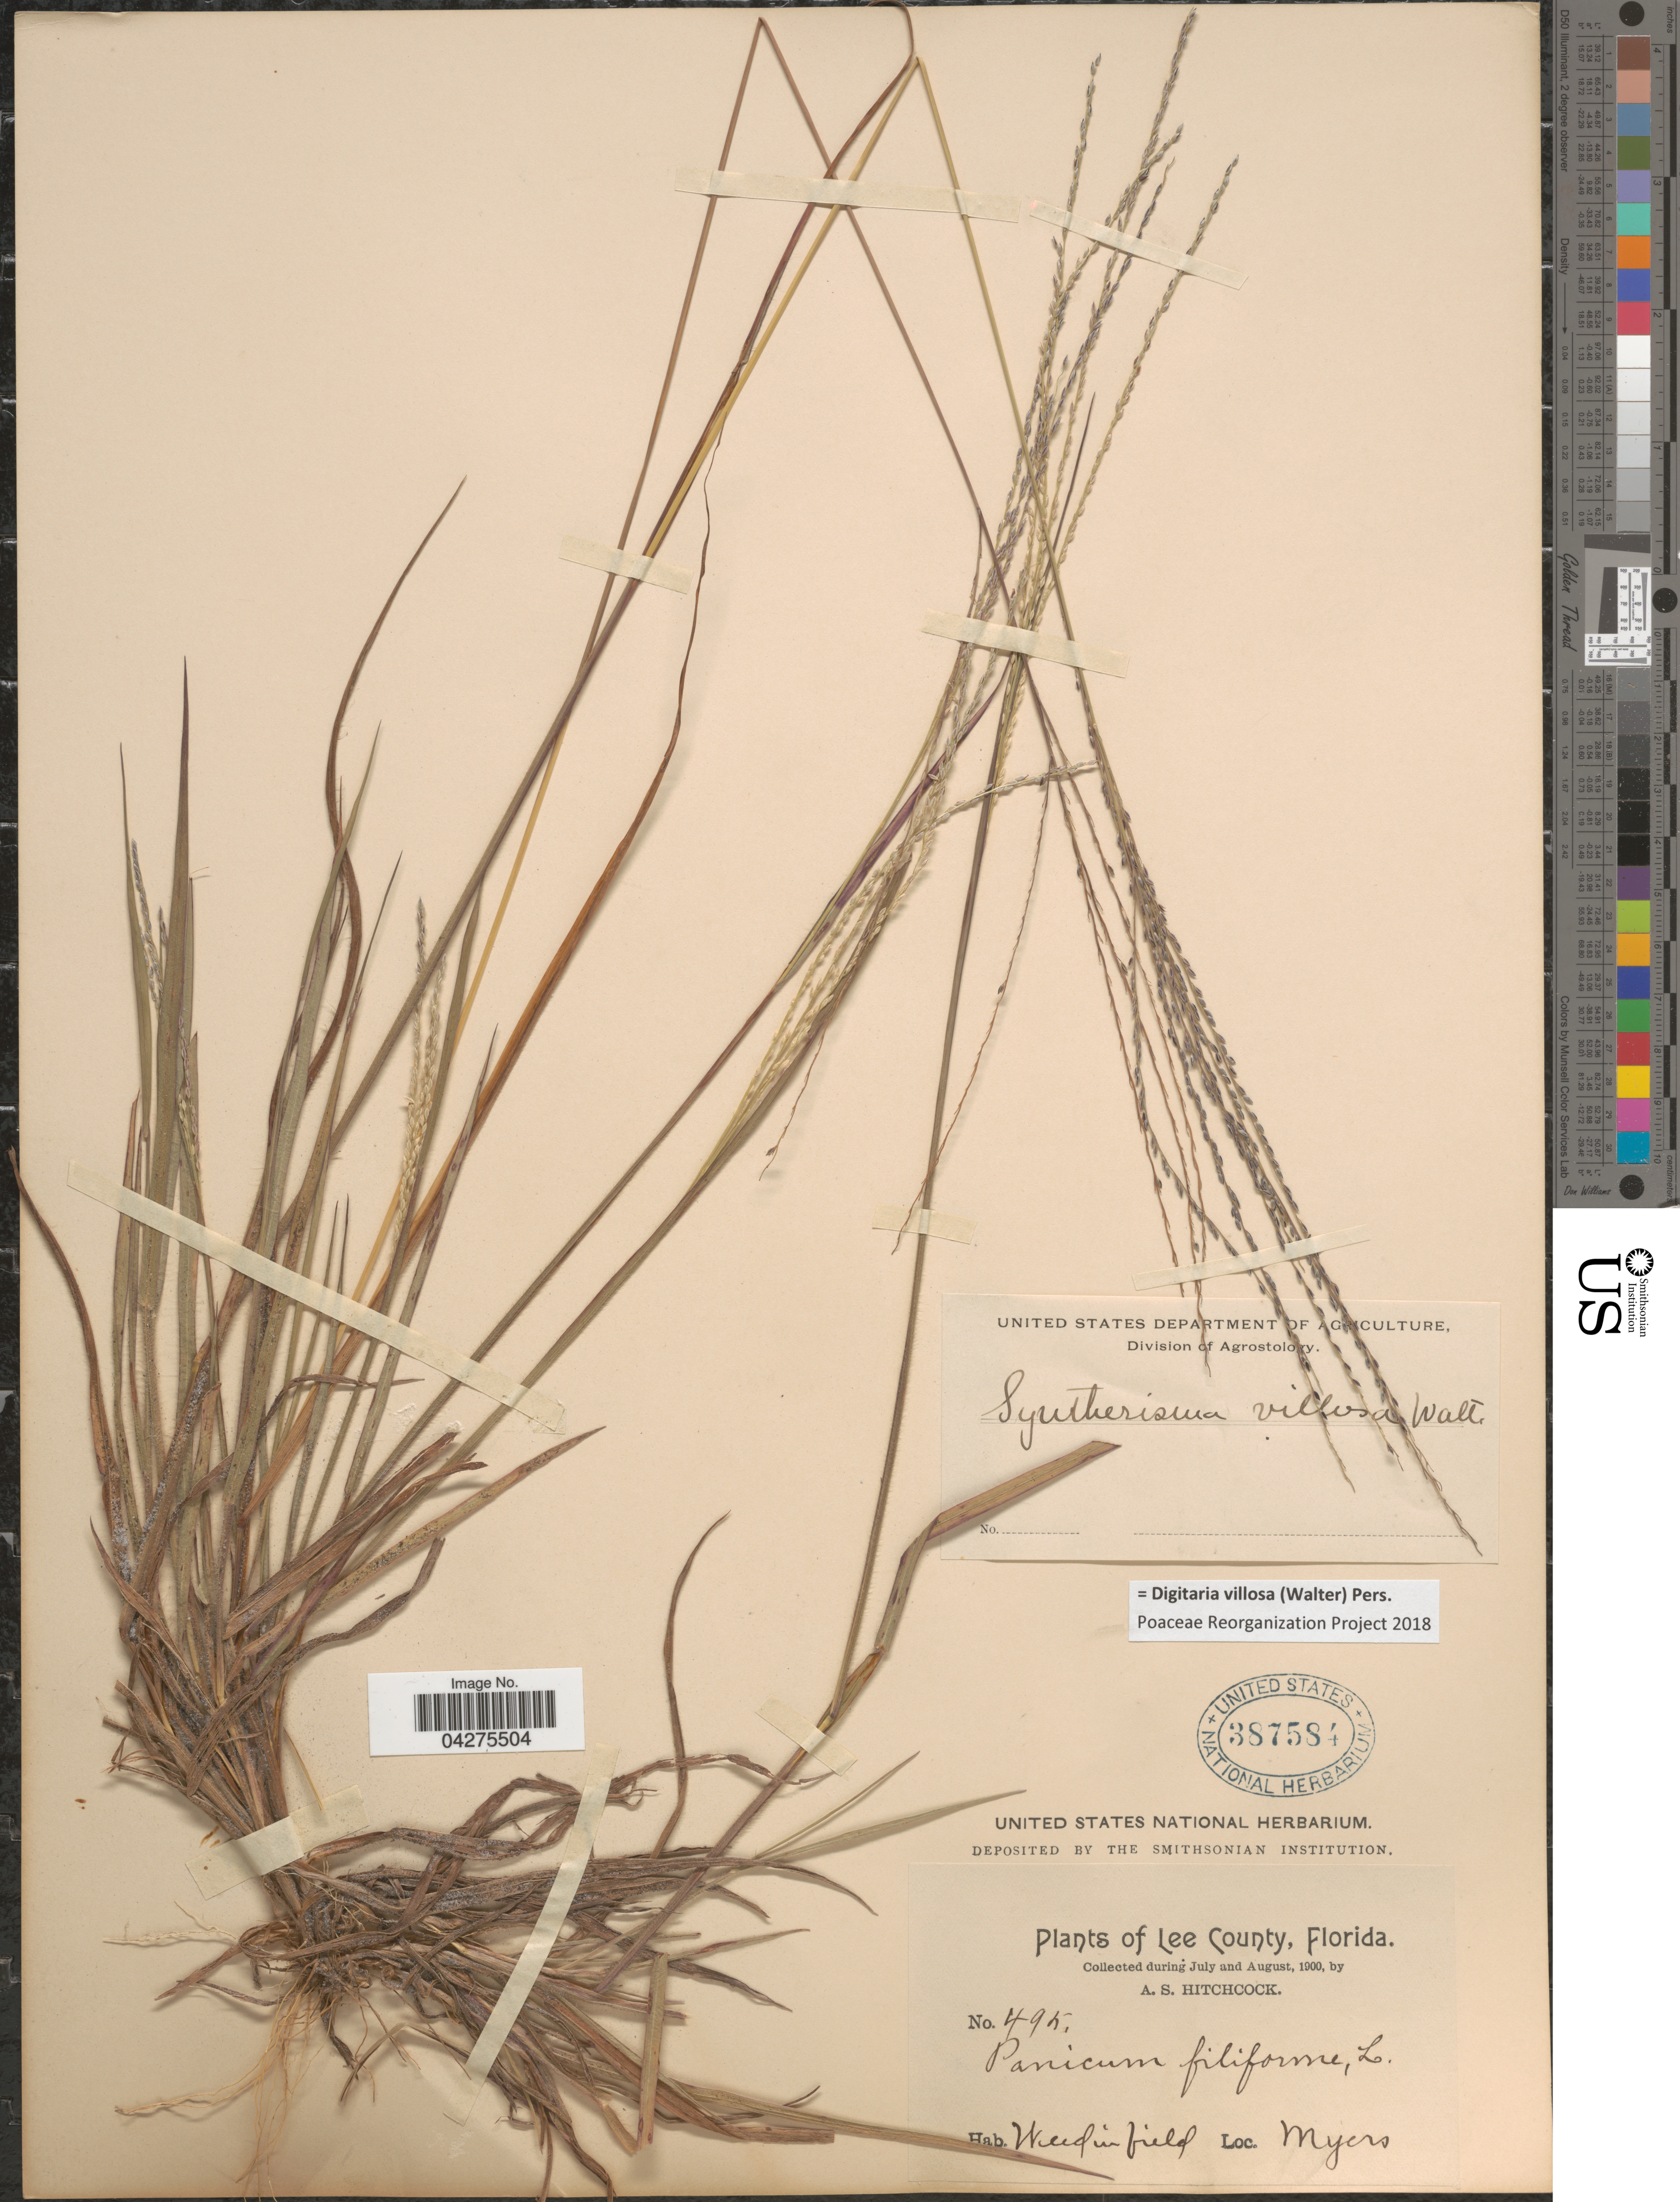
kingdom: Plantae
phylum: Tracheophyta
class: Liliopsida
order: Poales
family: Poaceae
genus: Digitaria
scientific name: Digitaria villosa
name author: (Walter) Pers.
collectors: A. S. Hitchcock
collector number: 495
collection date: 1900-07/1900-08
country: United States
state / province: Florida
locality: Lee County. Weed in field. Myers.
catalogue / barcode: US 387584